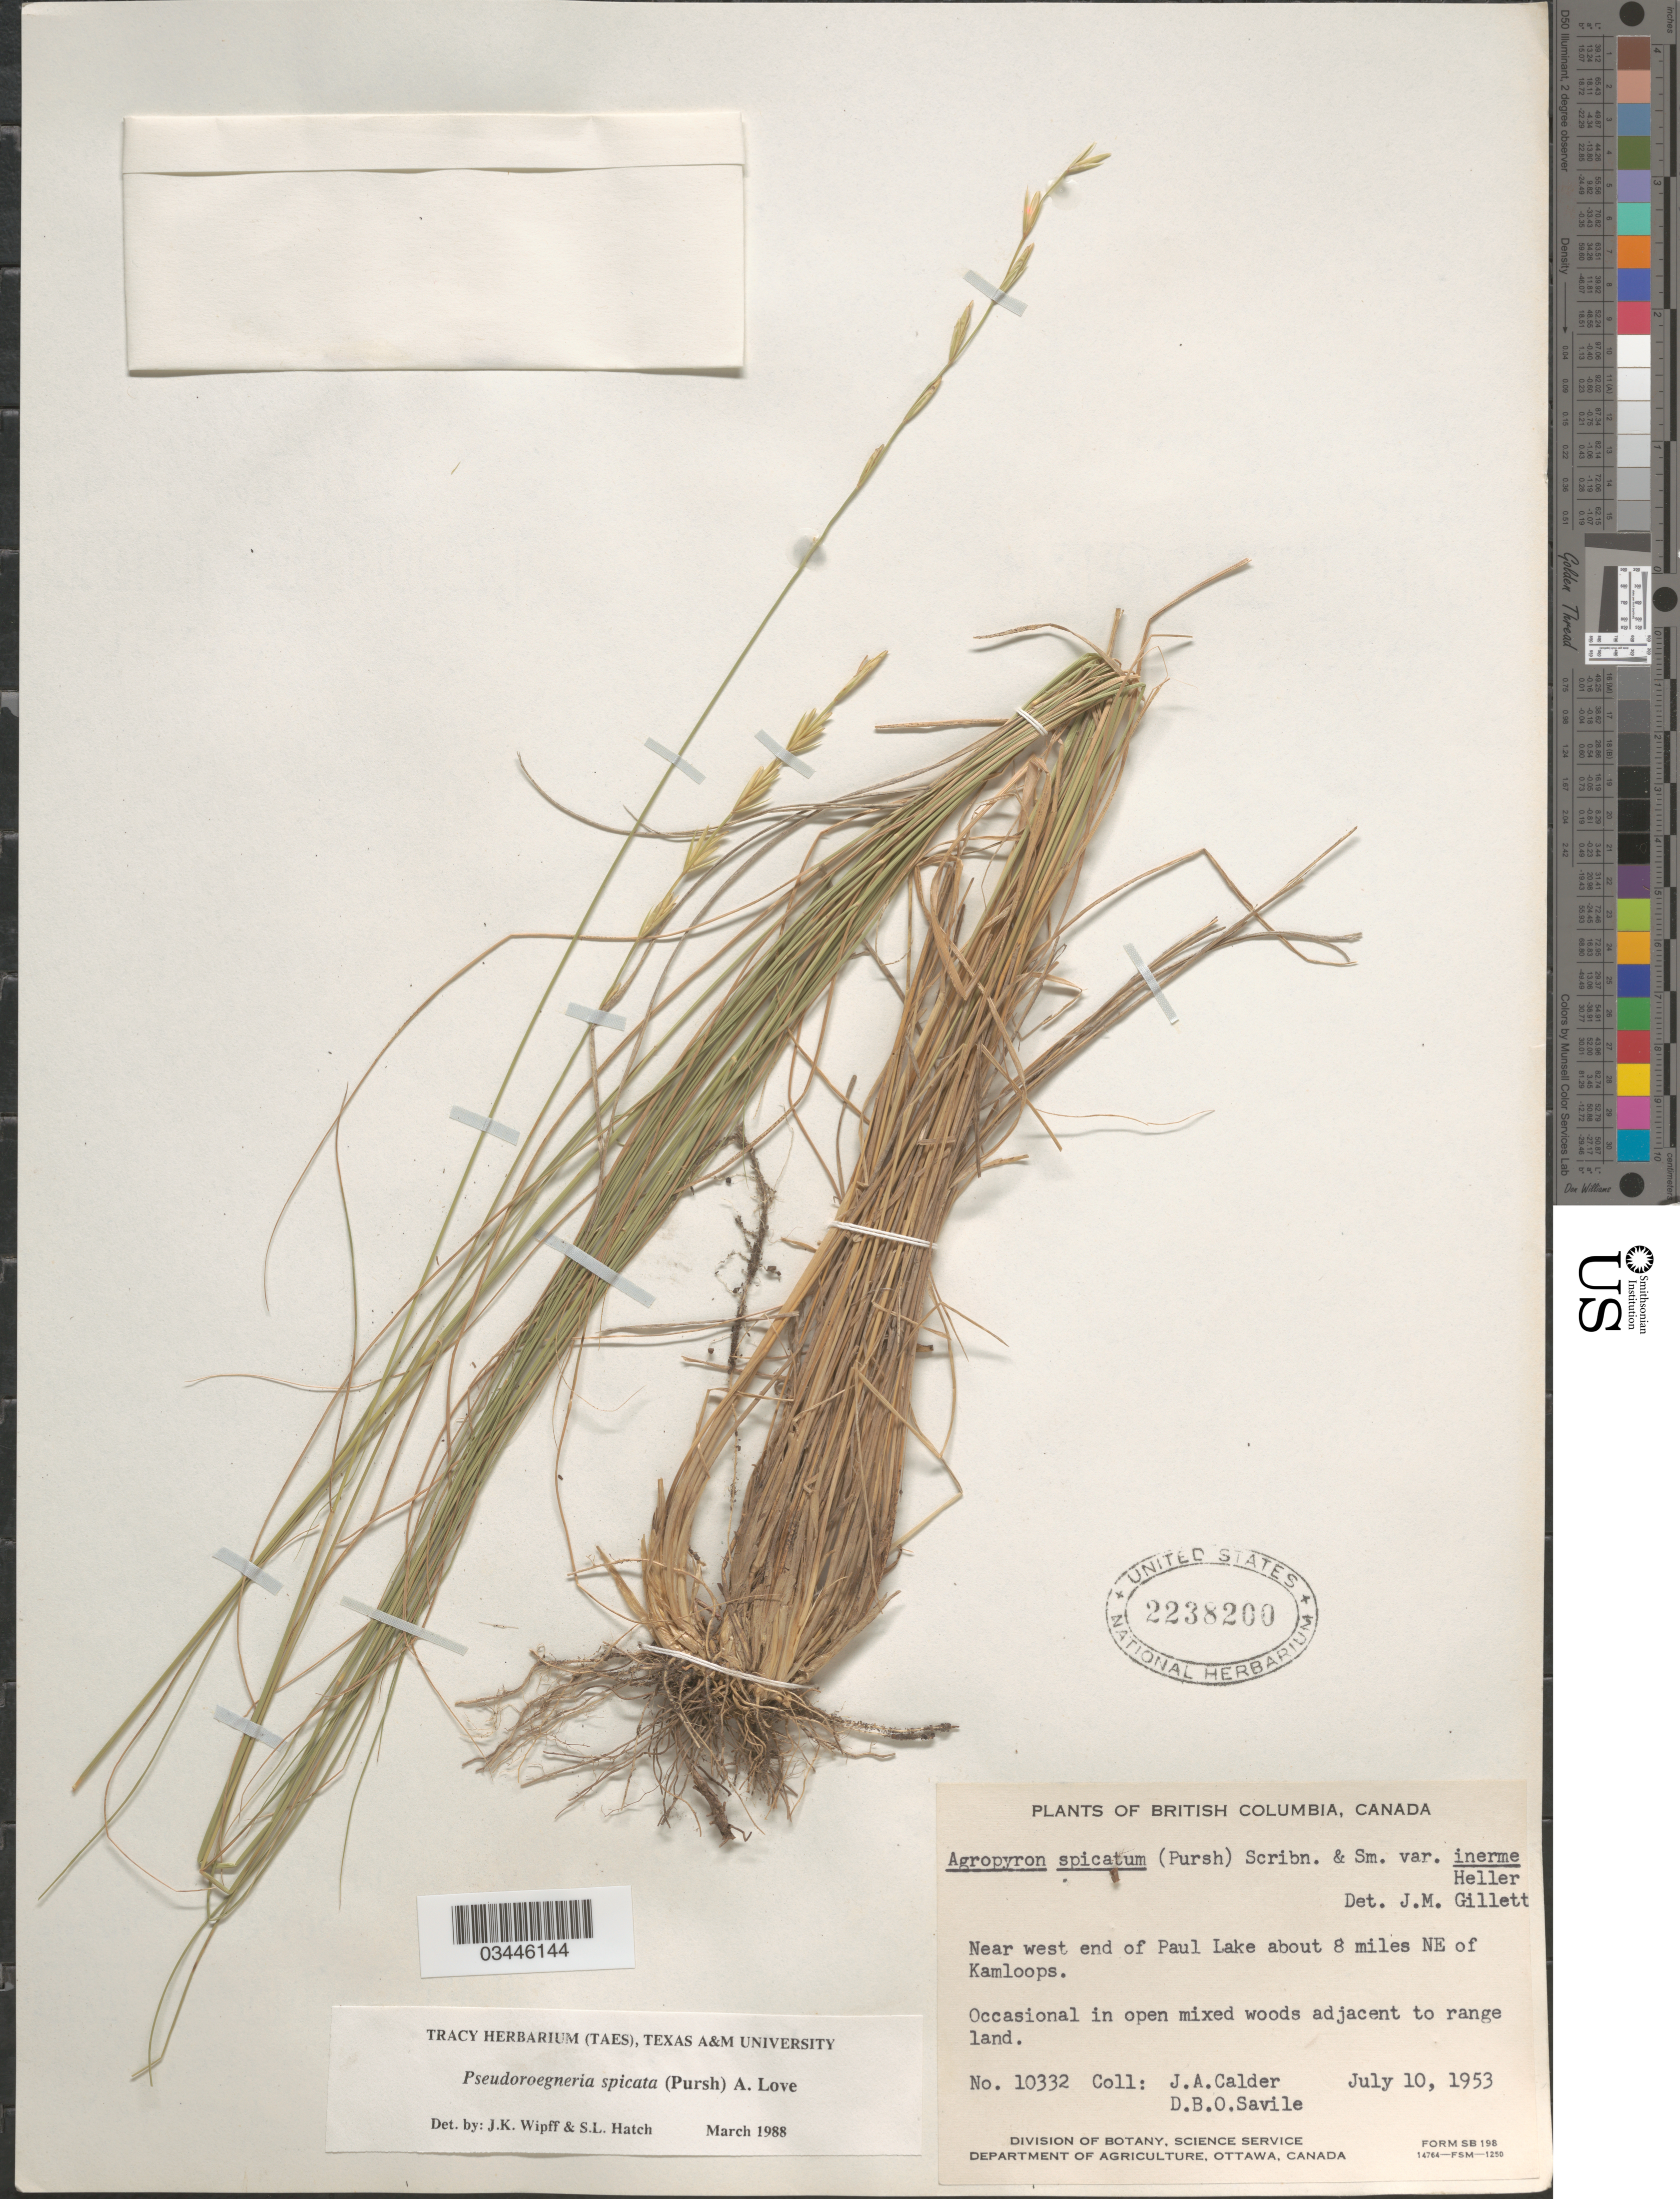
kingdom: Plantae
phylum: Tracheophyta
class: Liliopsida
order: Poales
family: Poaceae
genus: Pseudoroegneria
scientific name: Pseudoroegneria spicata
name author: (Pursh) Á. Löve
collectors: J. A. Calder & D. Savile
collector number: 10332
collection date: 1953-07-10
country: Canada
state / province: British Columbia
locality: Near west end of Paul Lake about 8 miles NE of Kamloops. Occasional in open mixed woods adjacent to range land.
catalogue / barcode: US 2238200